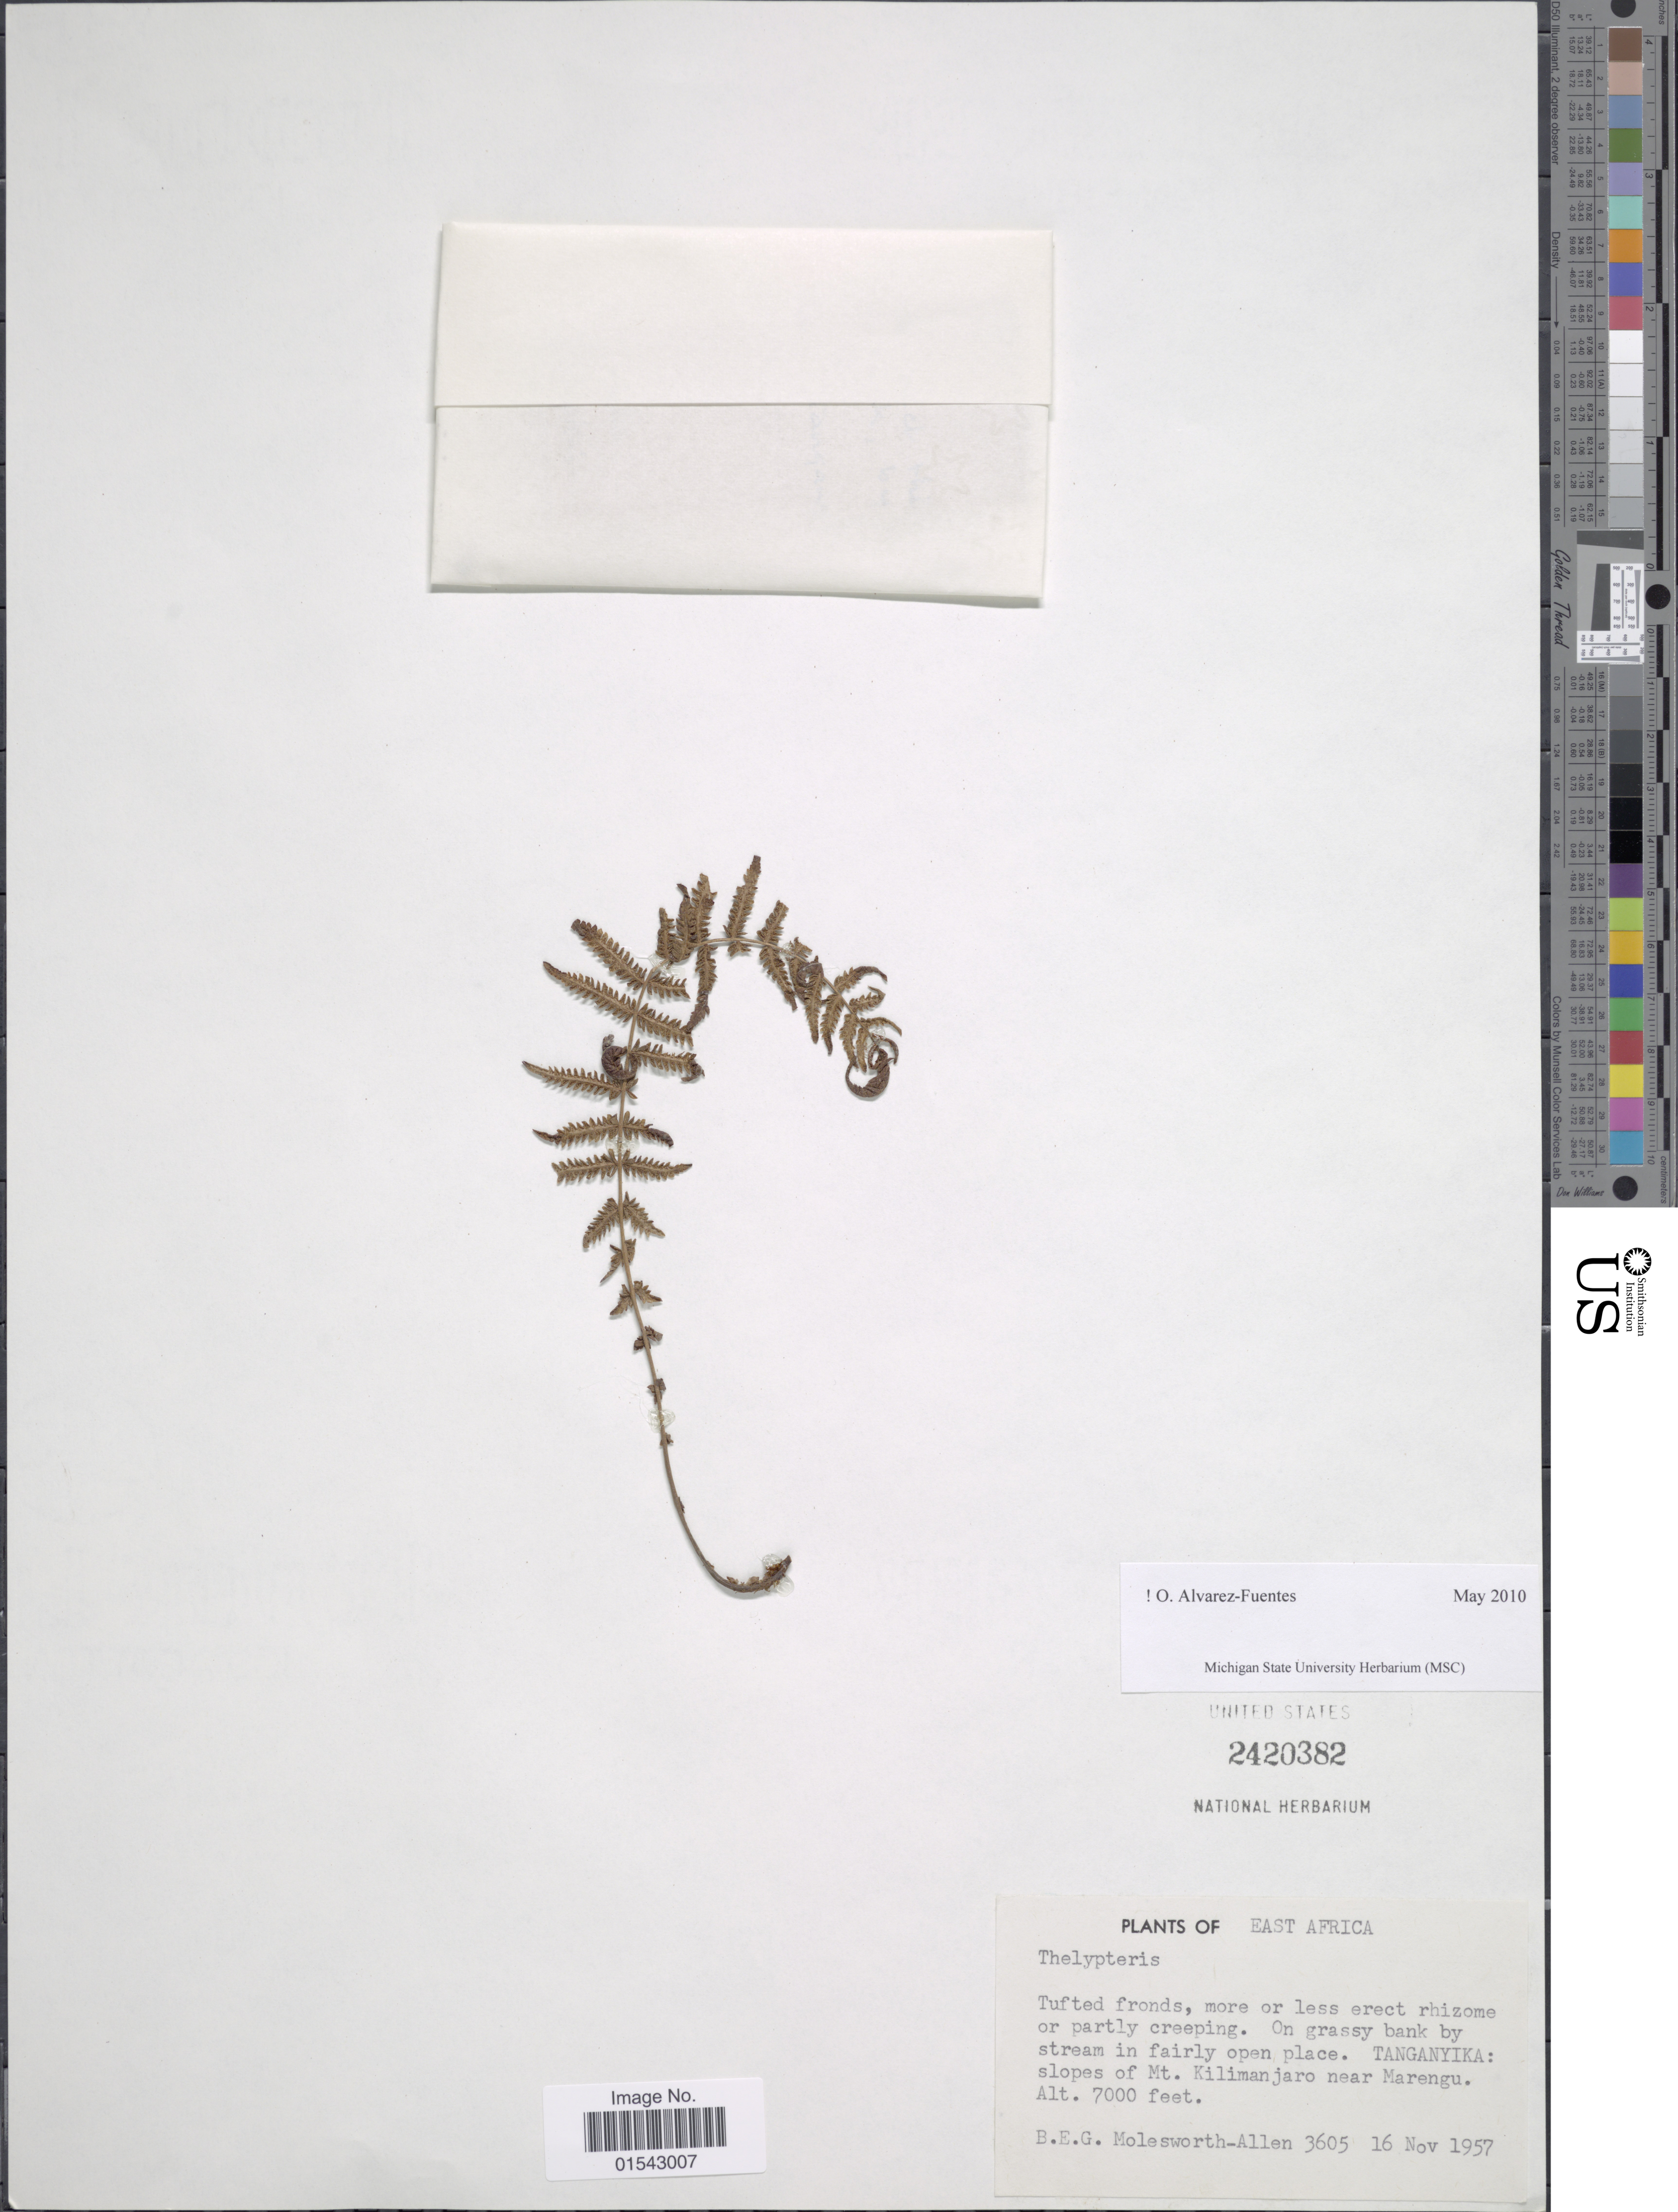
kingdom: Plantae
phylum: Tracheophyta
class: Polypodiopsida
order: Polypodiales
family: Thelypteridaceae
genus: Cyclosorus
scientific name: Cyclosorus sp.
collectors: B. E. G. Molesworth-Allen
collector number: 3605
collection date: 1957-11-16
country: Tanzania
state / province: Kilimanjaro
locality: Tanganyika: slopes of Mt. Kilimanjaro near Marengu, East Africa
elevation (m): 2134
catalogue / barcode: US 2420382